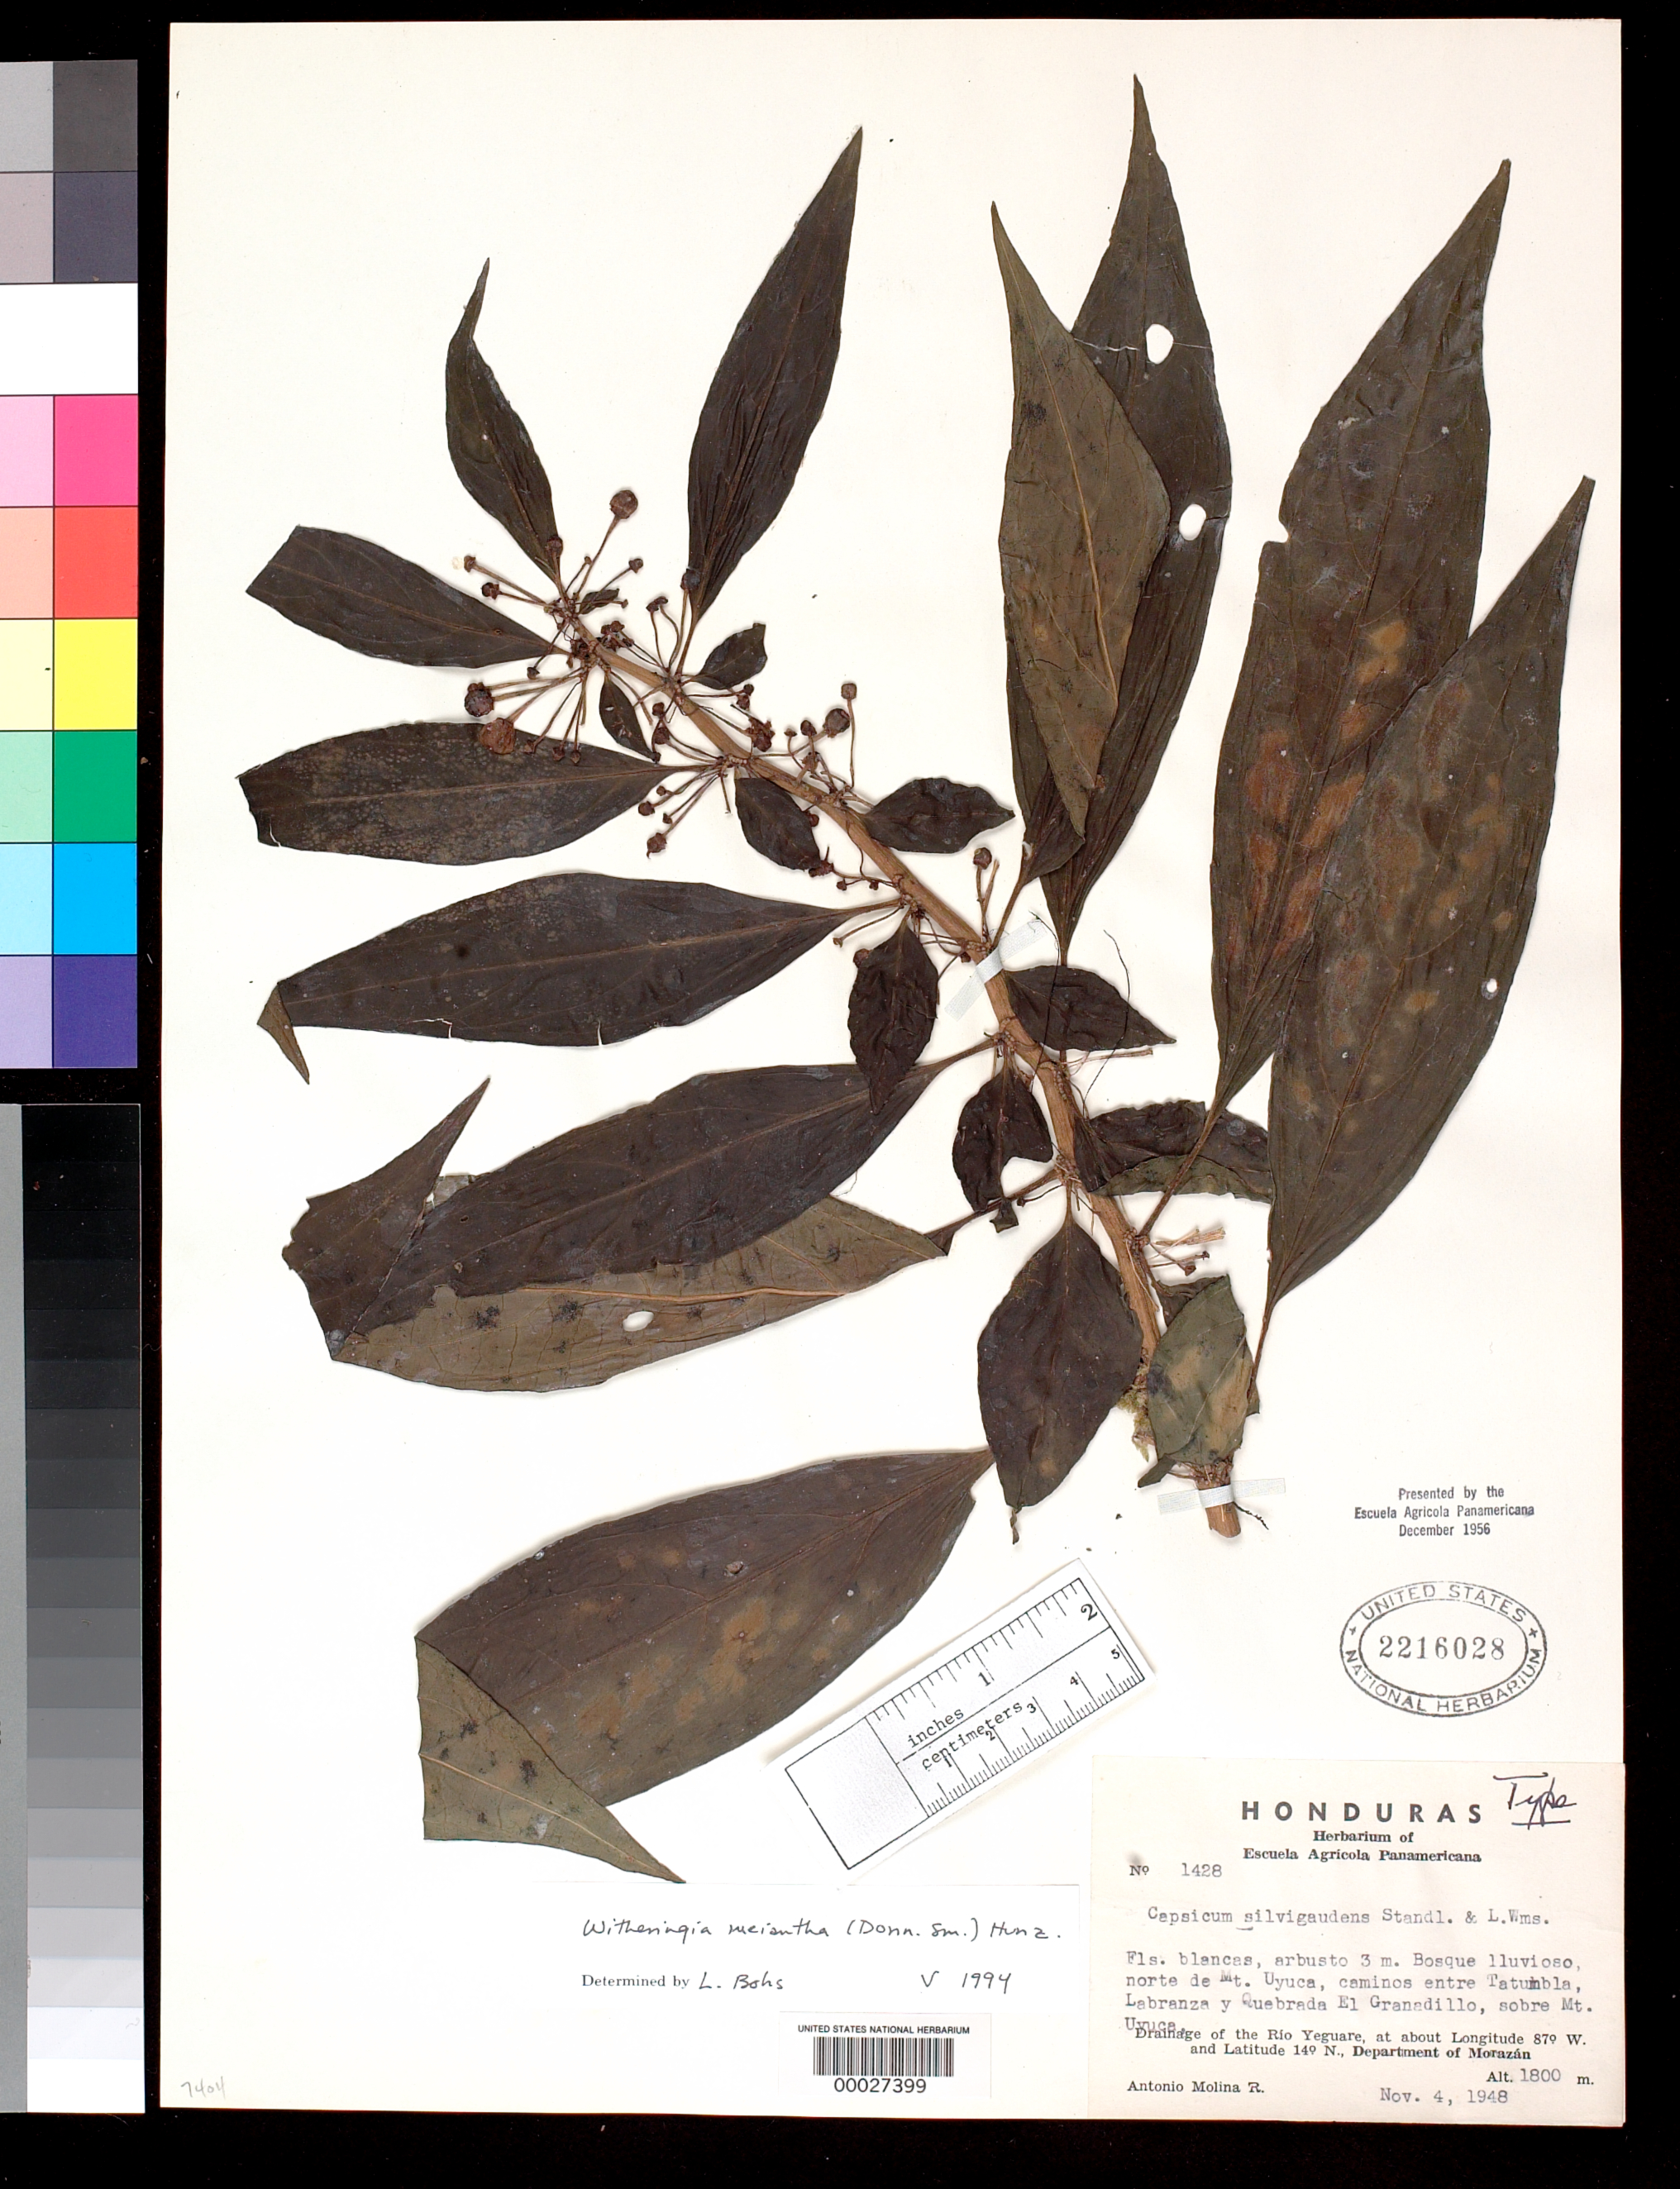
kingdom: Plantae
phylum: Tracheophyta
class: Magnoliopsida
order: Solanales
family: Solanaceae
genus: Capsicum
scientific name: Capsicum silvigaudens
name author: Standl. & L.O. Williams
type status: Holotype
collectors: A. Molina R.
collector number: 1428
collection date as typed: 04 Nov 1948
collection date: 1948-11-04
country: Honduras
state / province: Fco. Morazán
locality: Drainage of río Yeguare, Norte de Mt. Uyuca, caminos entre Tatunbla, Labranza y Quebrada El Granadillo, sobre Mt. Uyuca.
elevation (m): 1800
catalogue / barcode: US 2216028